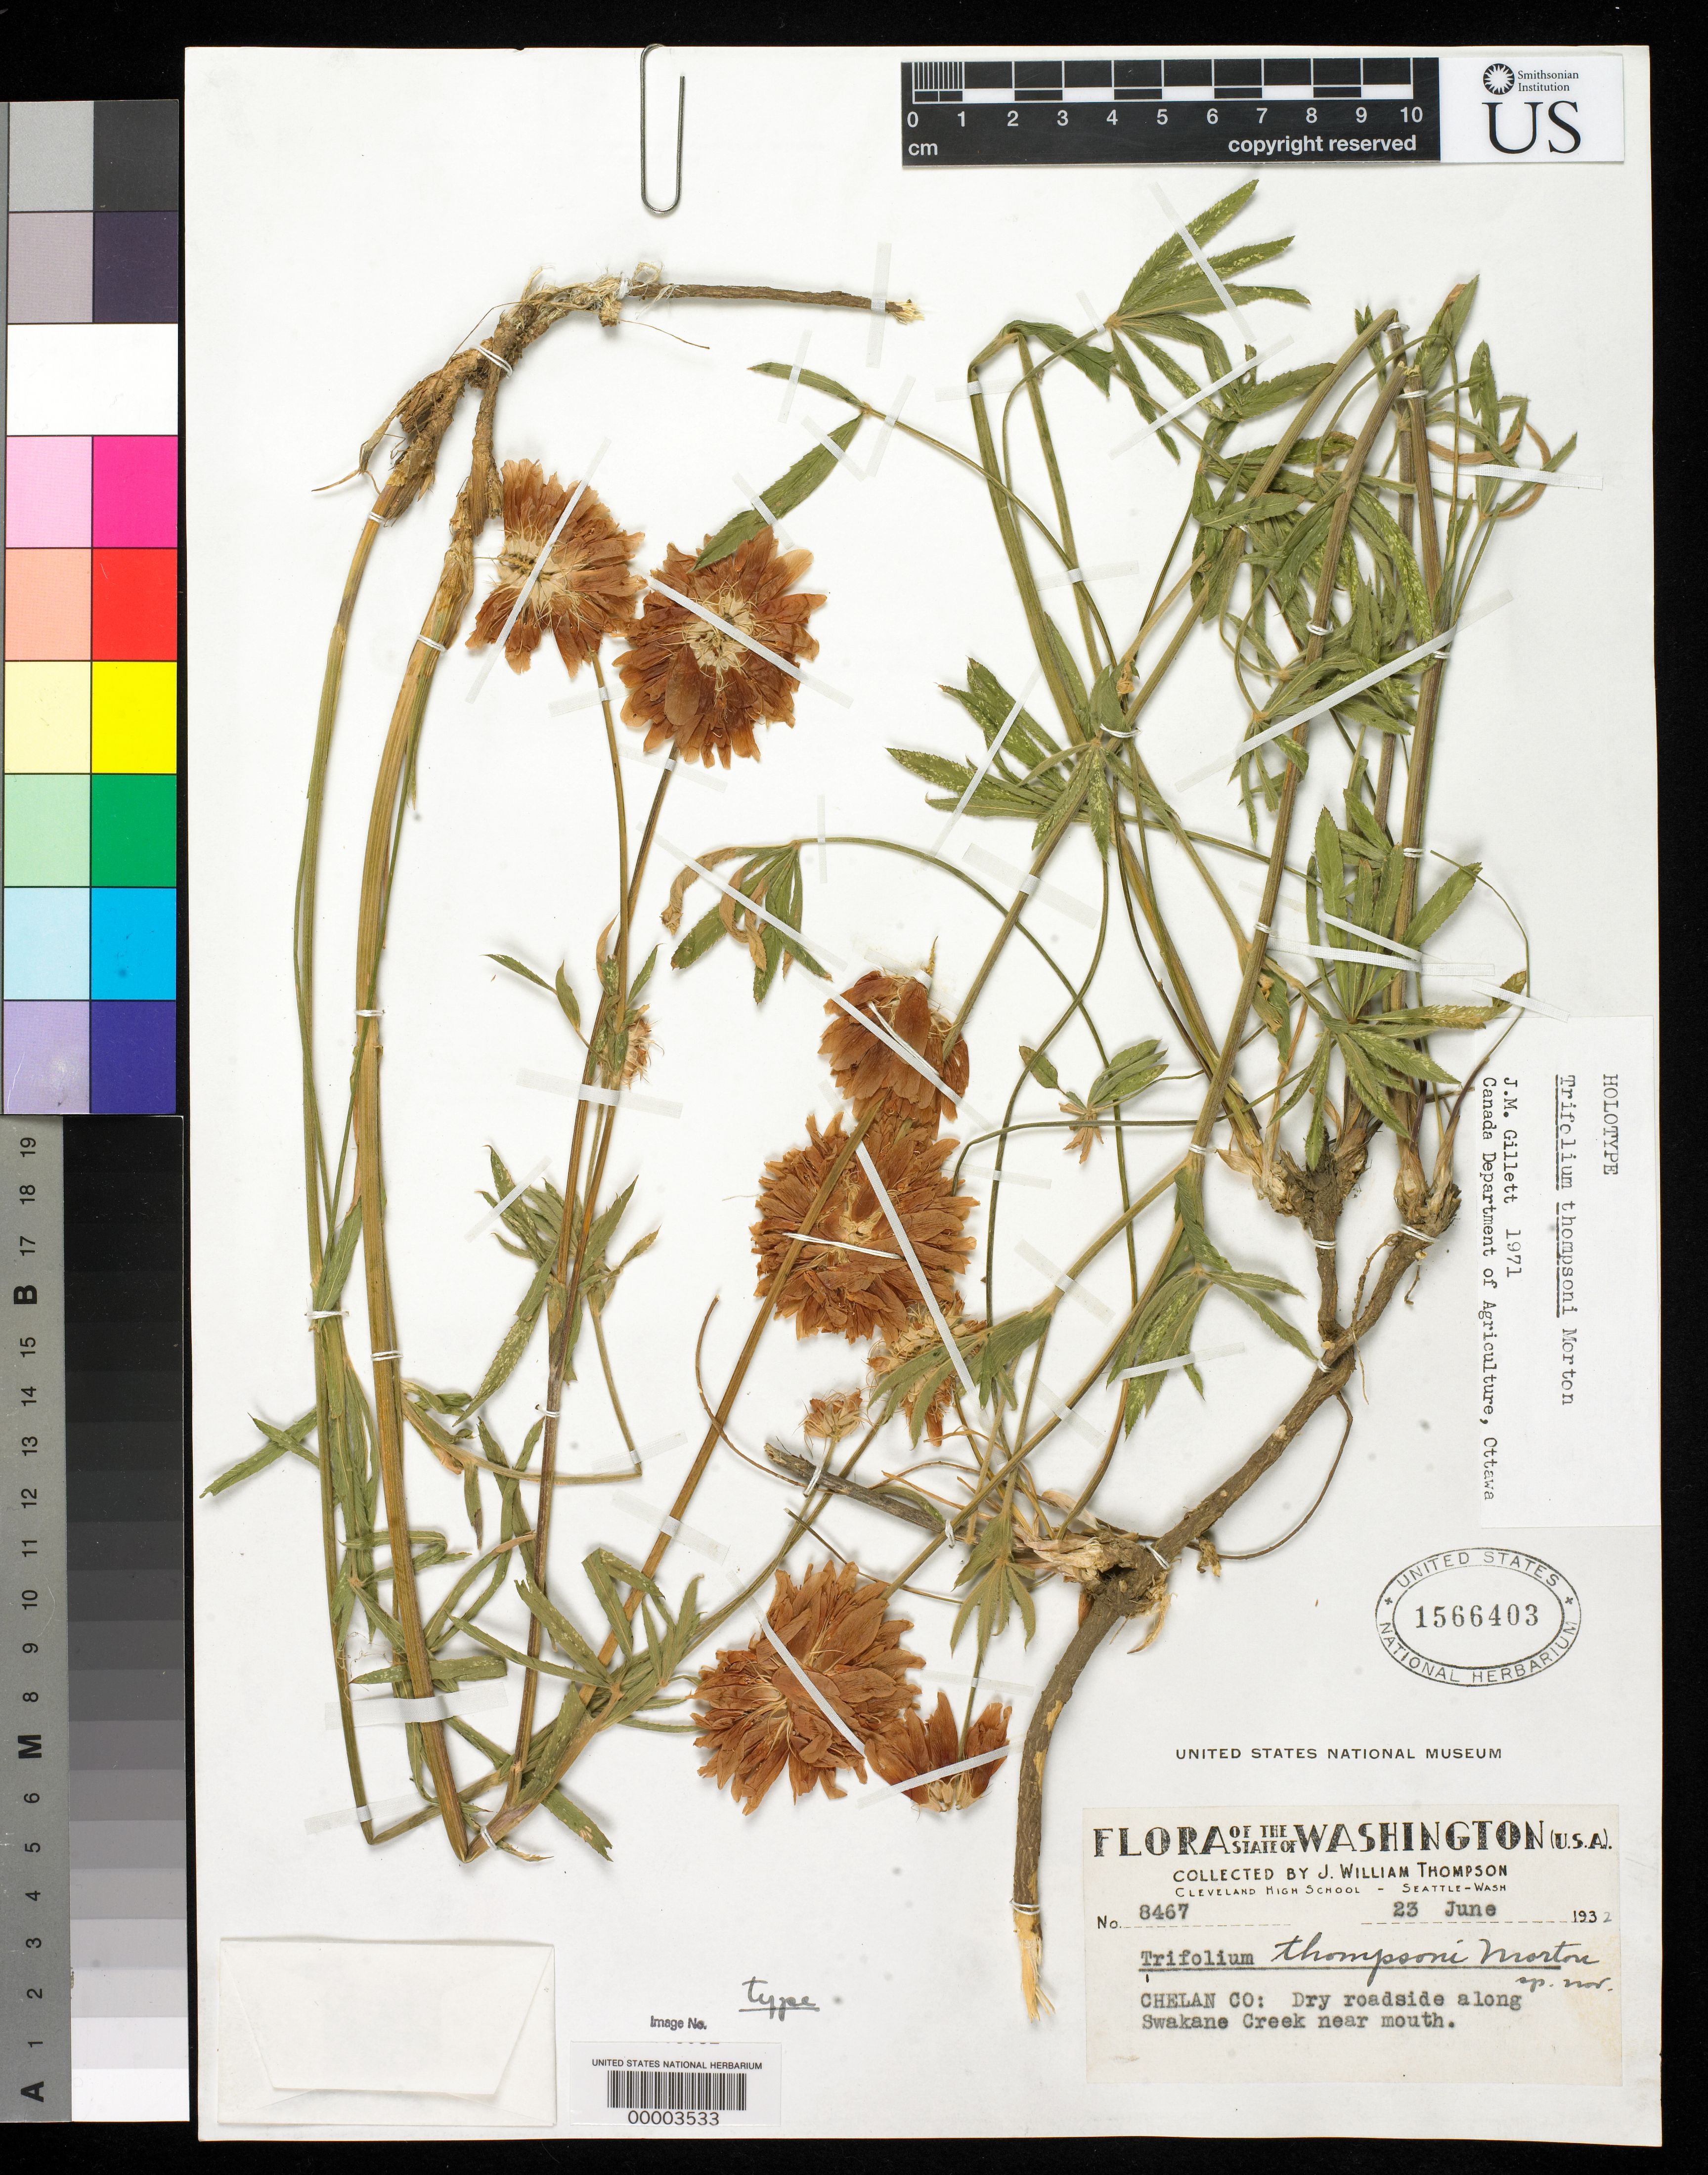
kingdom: Plantae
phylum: Tracheophyta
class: Magnoliopsida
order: Fabales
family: Fabaceae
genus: Trifolium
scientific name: Trifolium thompsoni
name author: C.V. Morton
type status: Holotype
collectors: J. W. Thompson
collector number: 8467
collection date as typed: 23 Jun 1932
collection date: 1932-06-23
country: United States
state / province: Washington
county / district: Chelan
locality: Near mouth of Swakane Creek.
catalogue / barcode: US 1566403